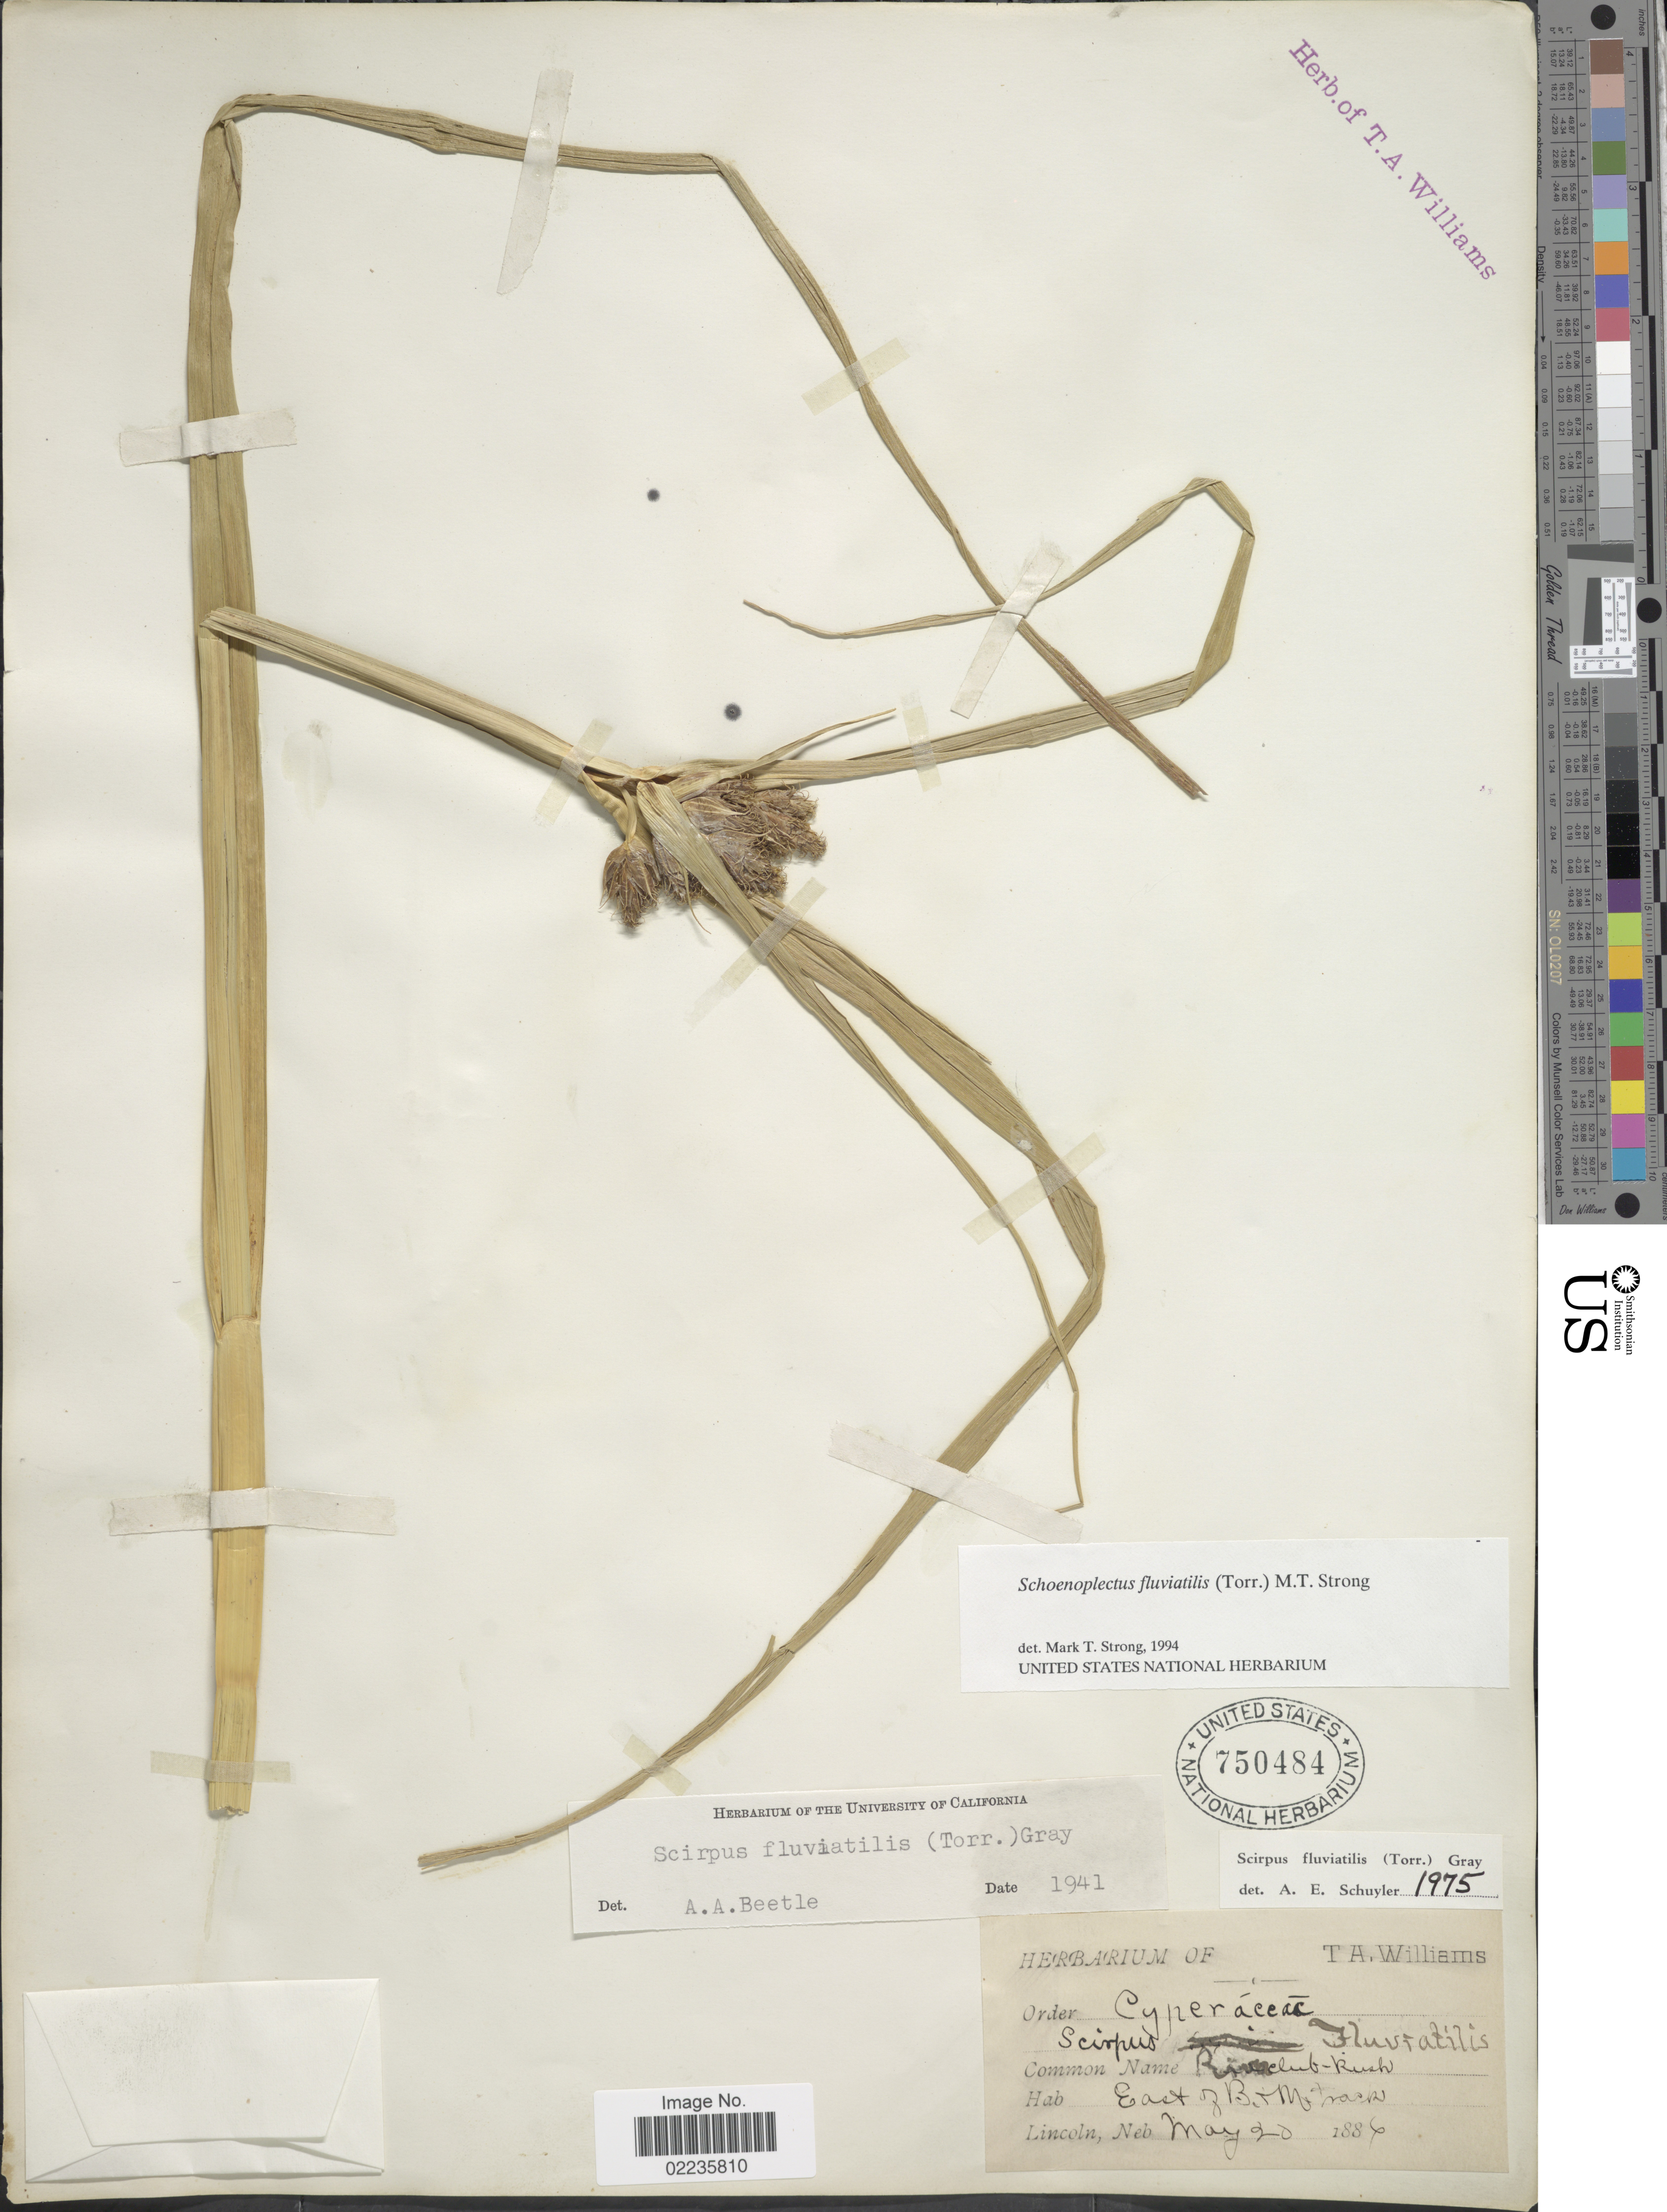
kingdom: Plantae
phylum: Tracheophyta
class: Liliopsida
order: Poales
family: Cyperaceae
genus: Bolboschoenus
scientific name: Bolboschoenus fluviatilis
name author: (Torr.) Soják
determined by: Strong, M. T., (US), Smithsonian Institution - National Museum of Natural History (UNITED STATES)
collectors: ex herb. Thos. A. Williams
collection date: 1886-05-20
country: United States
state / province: Nebraska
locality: East of B&M track. Lincoln, Neb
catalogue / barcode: US 750484